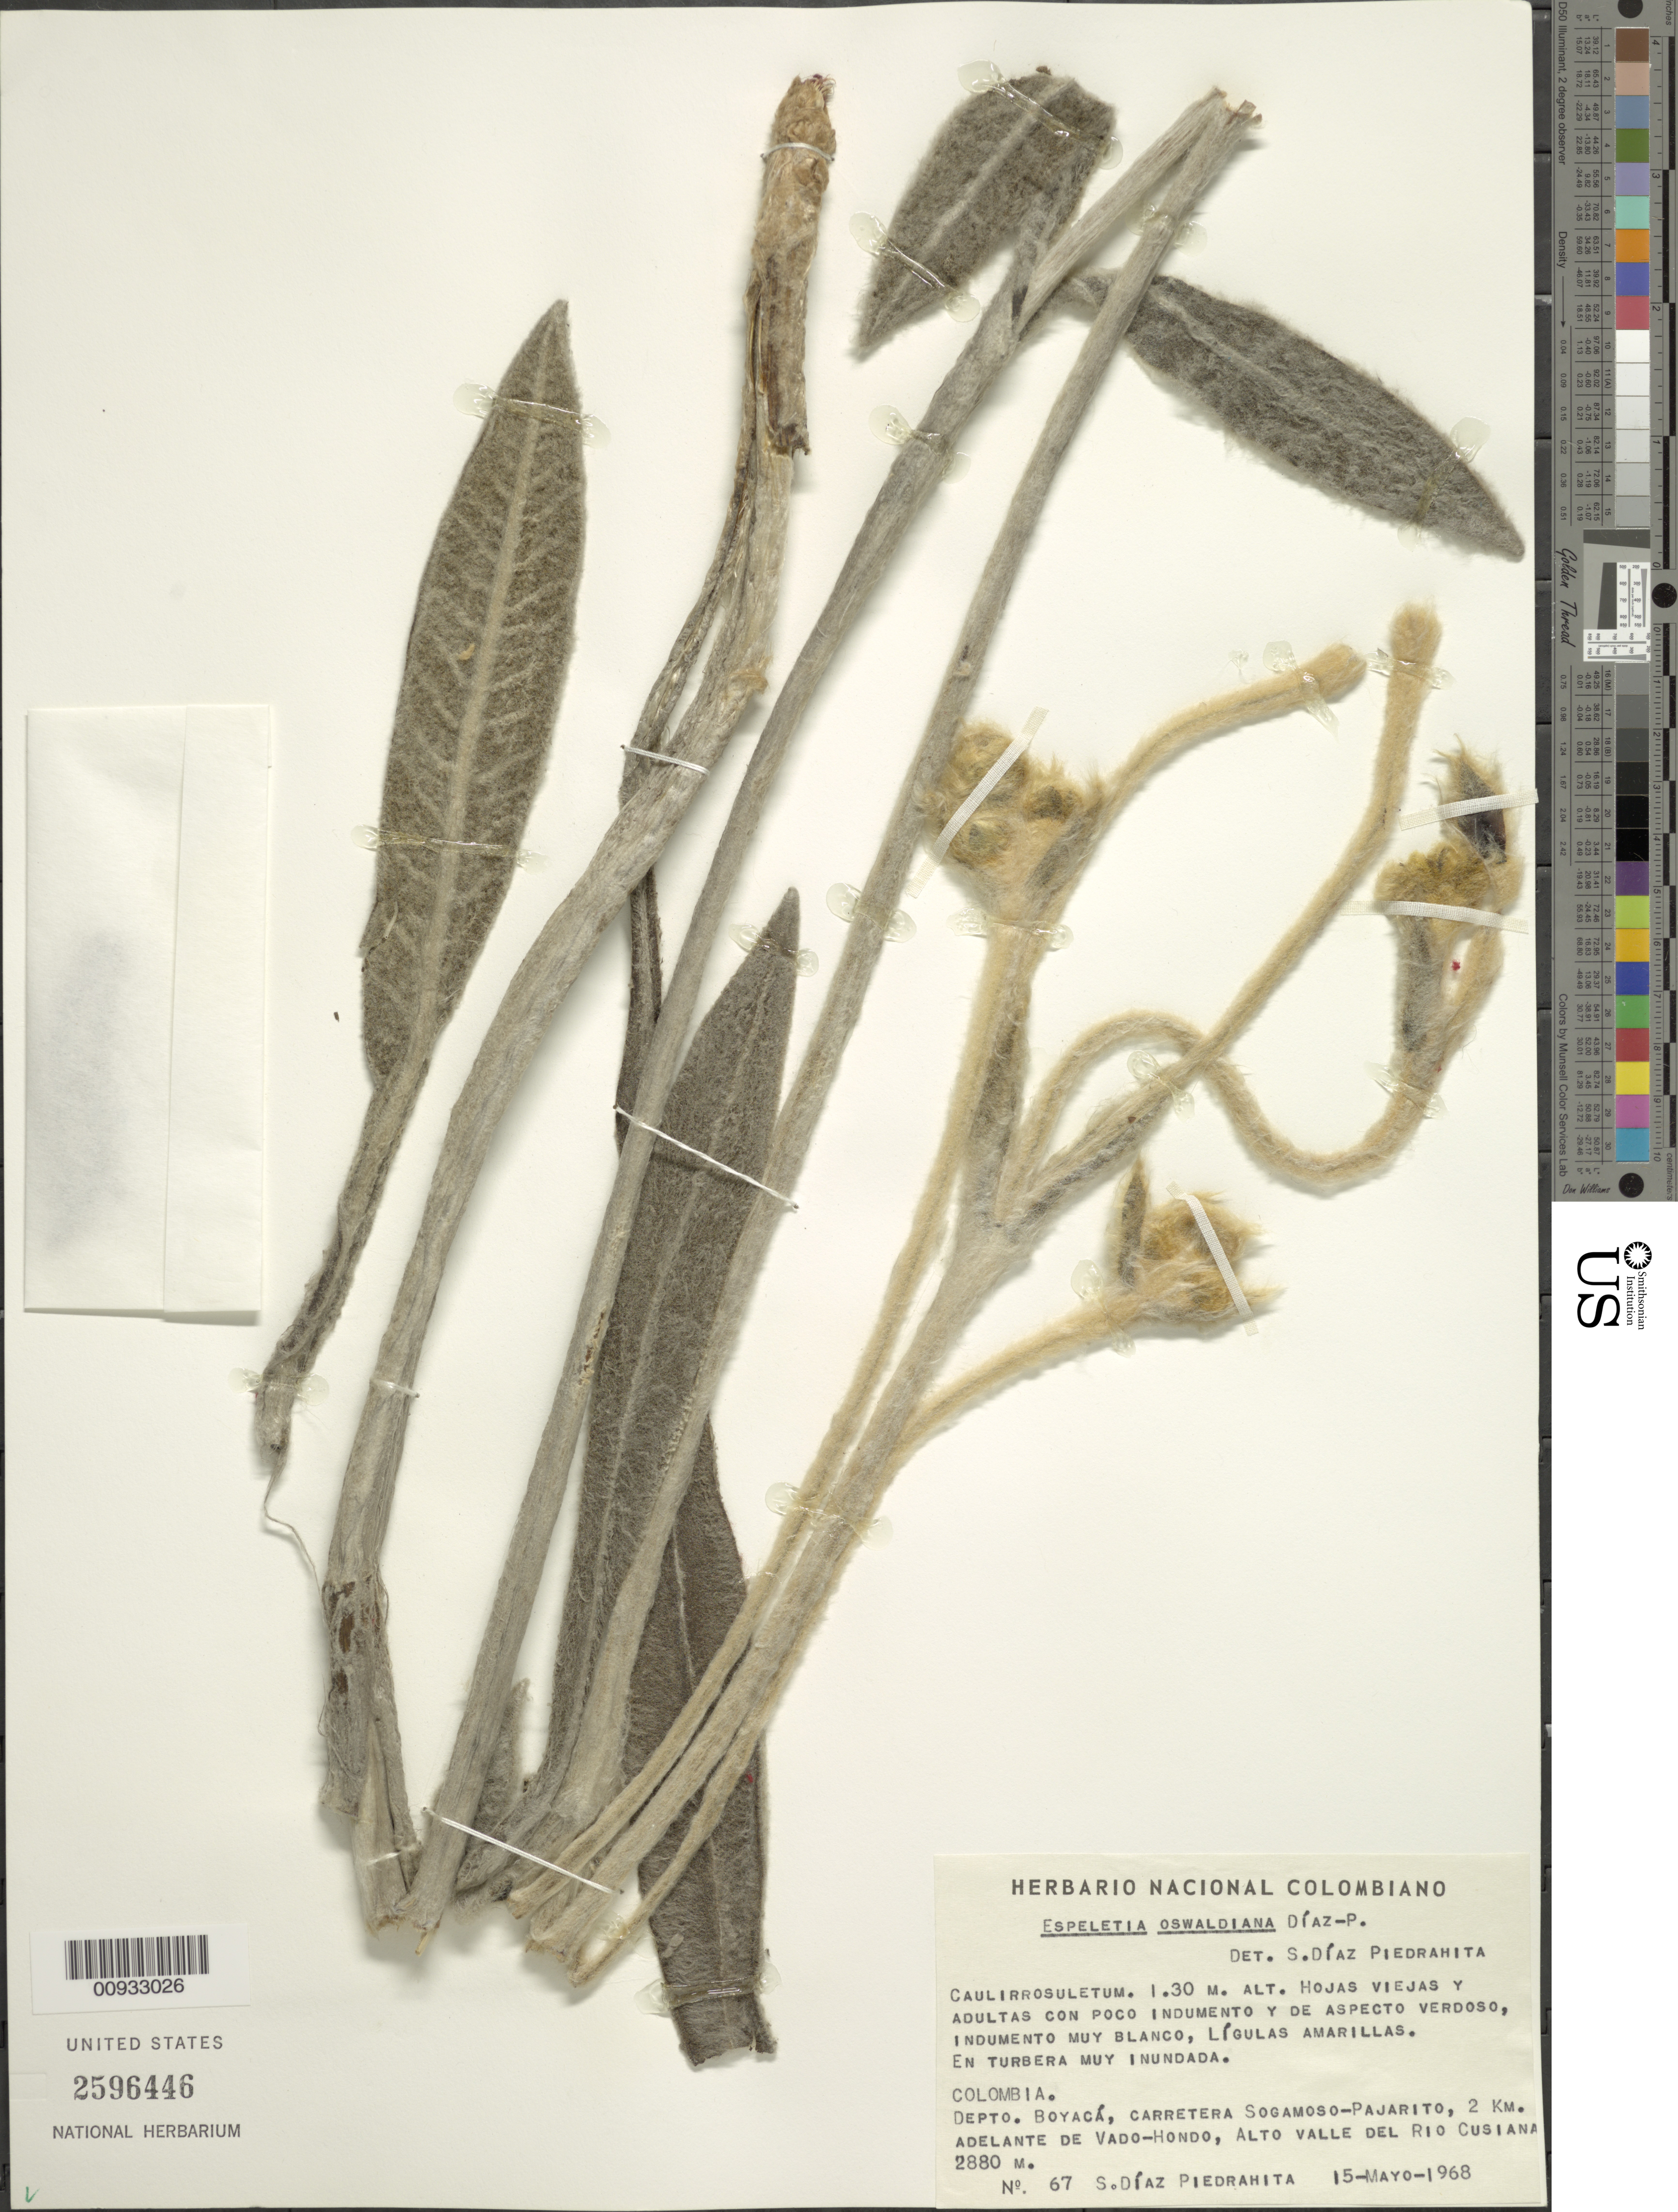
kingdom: Plantae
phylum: Tracheophyta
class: Magnoliopsida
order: Asterales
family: Asteraceae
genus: Espeletia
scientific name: Espeletia oswaldiana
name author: S. Díaz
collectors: S. Díaz Píedrahíta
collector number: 67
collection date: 1968-05-15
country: Colombia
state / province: Boyacá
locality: Carretera Sogamoso-Pajarito, 2 km adelante de Vado-Hondo, Alto Valle del Rio Cusiana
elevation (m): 2880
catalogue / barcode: US 2596446